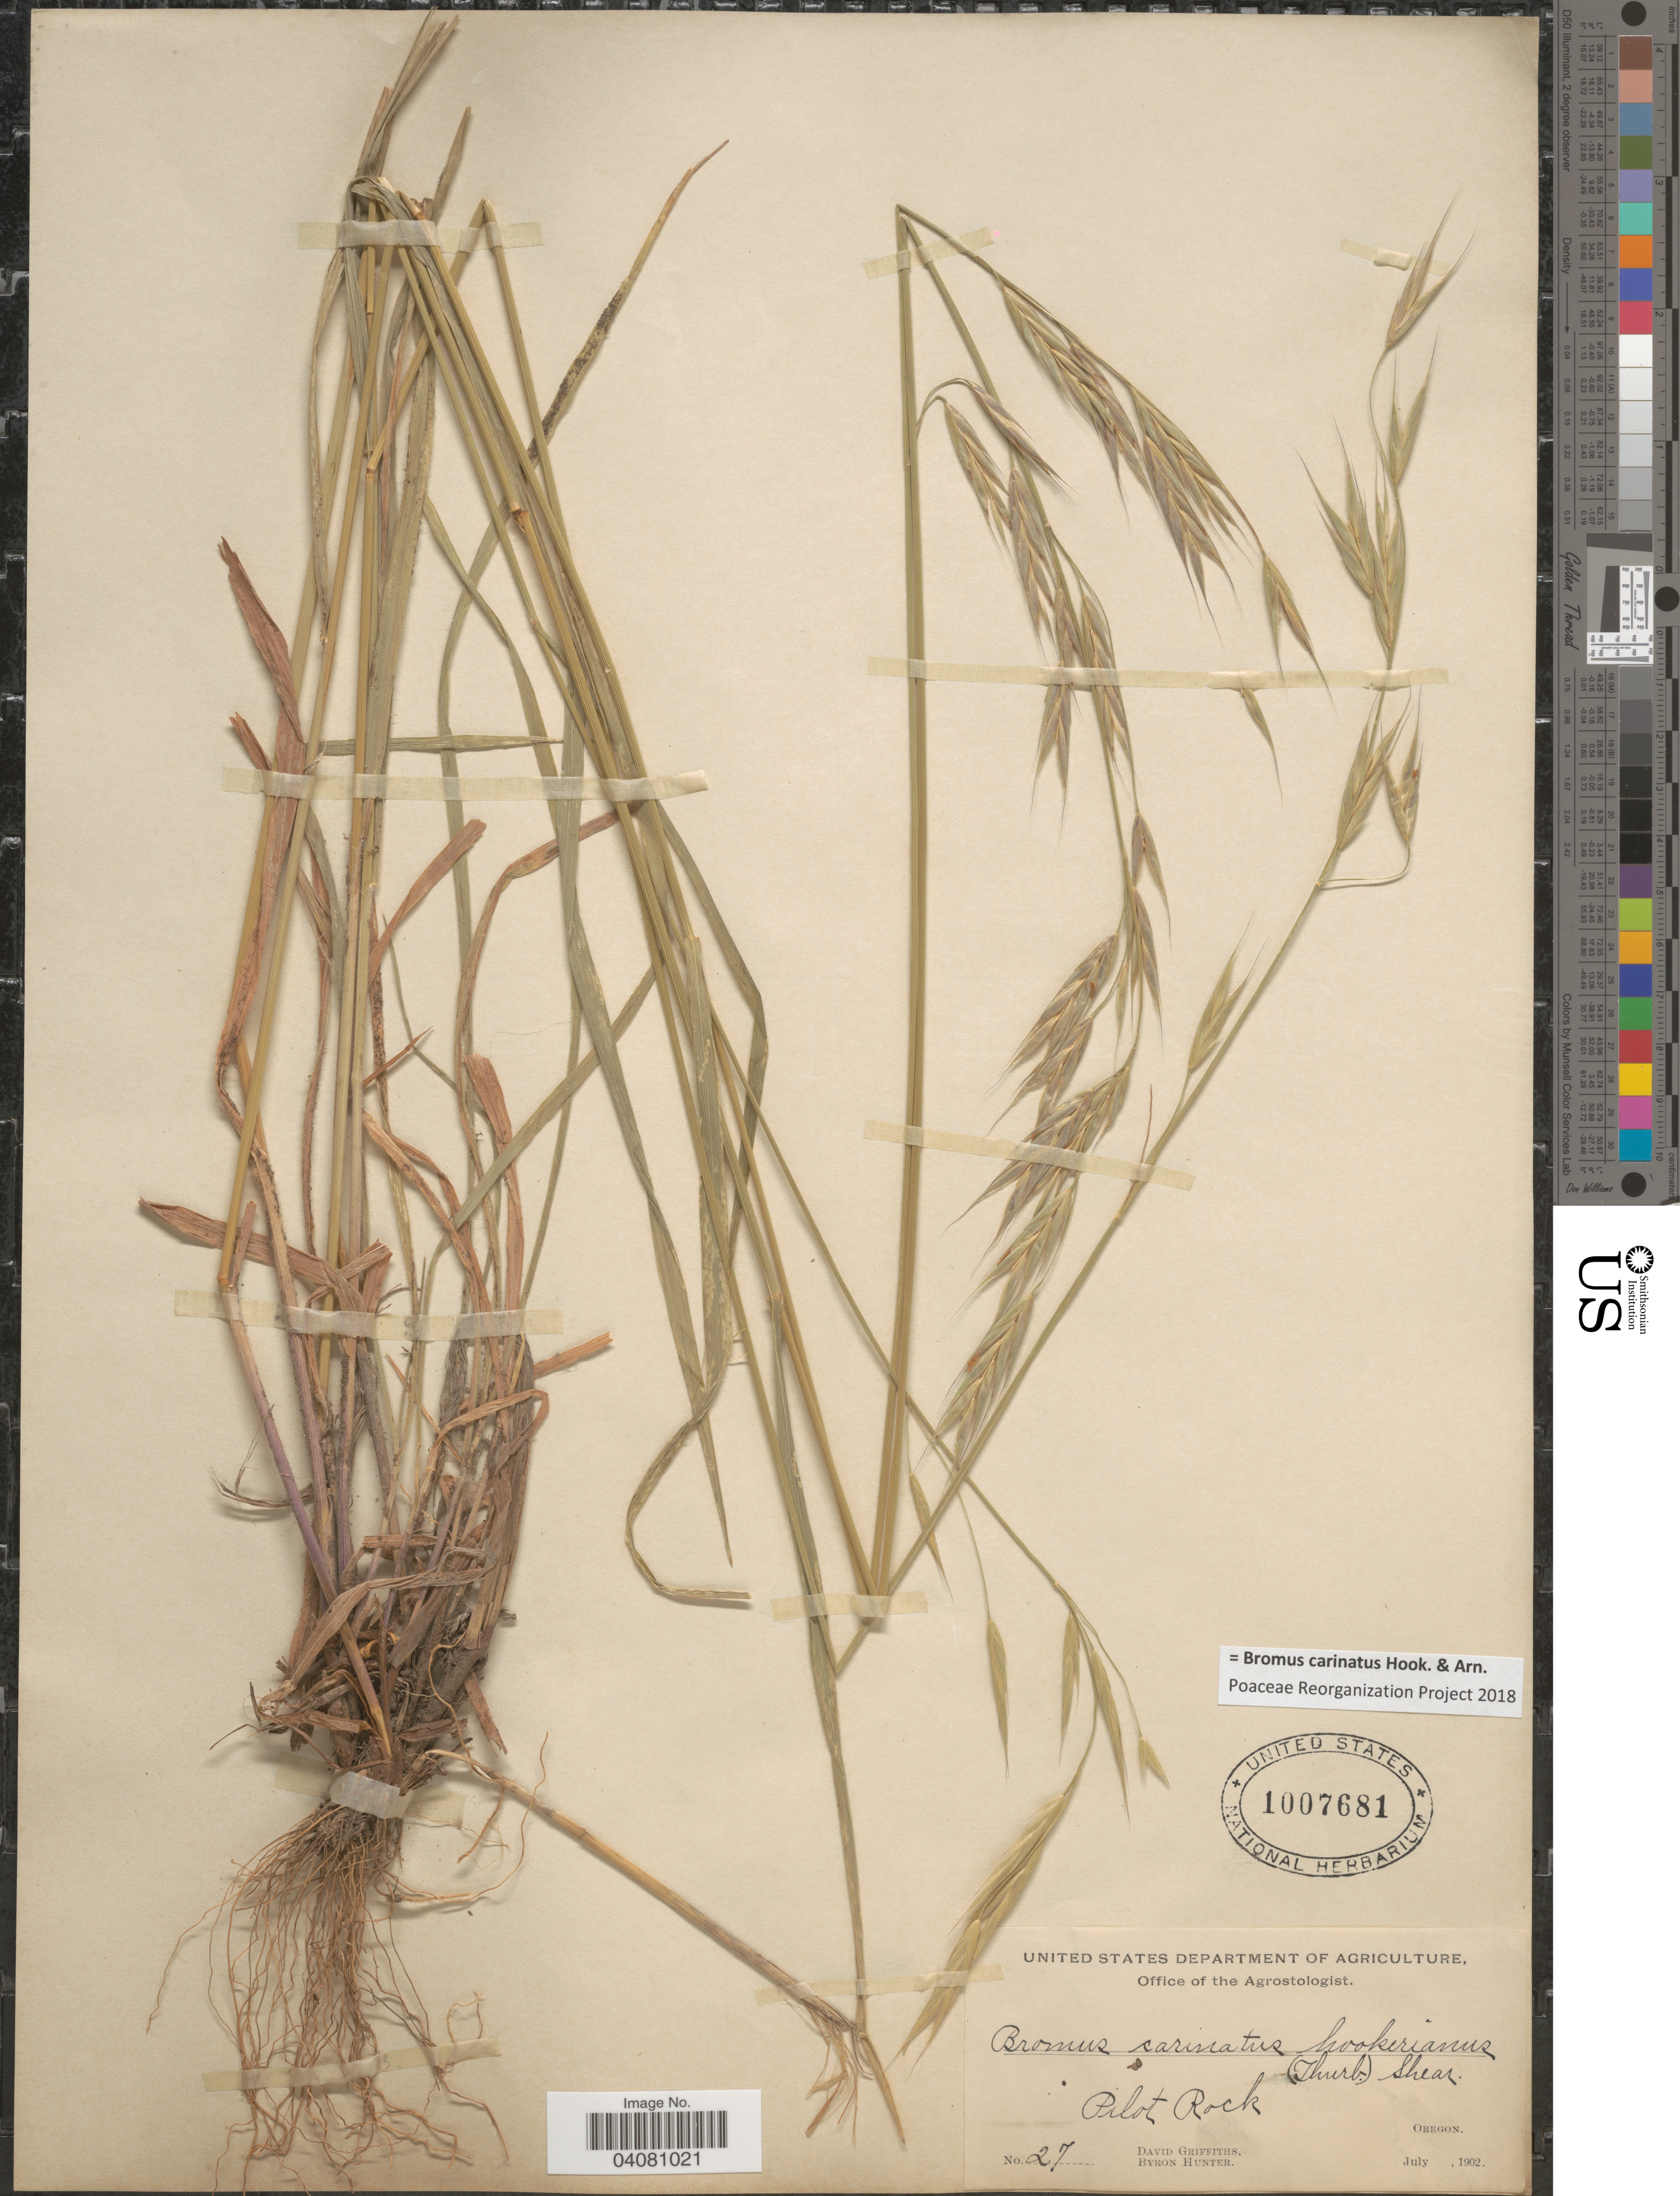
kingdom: Plantae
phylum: Tracheophyta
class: Liliopsida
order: Poales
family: Poaceae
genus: Bromus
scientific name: Bromus carinatus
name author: Hook. & Arn.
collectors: D. Griffiths & B. Hunter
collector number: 27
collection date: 1902-07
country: United States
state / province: Oregon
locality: Pilot Rock.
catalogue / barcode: US 1007681